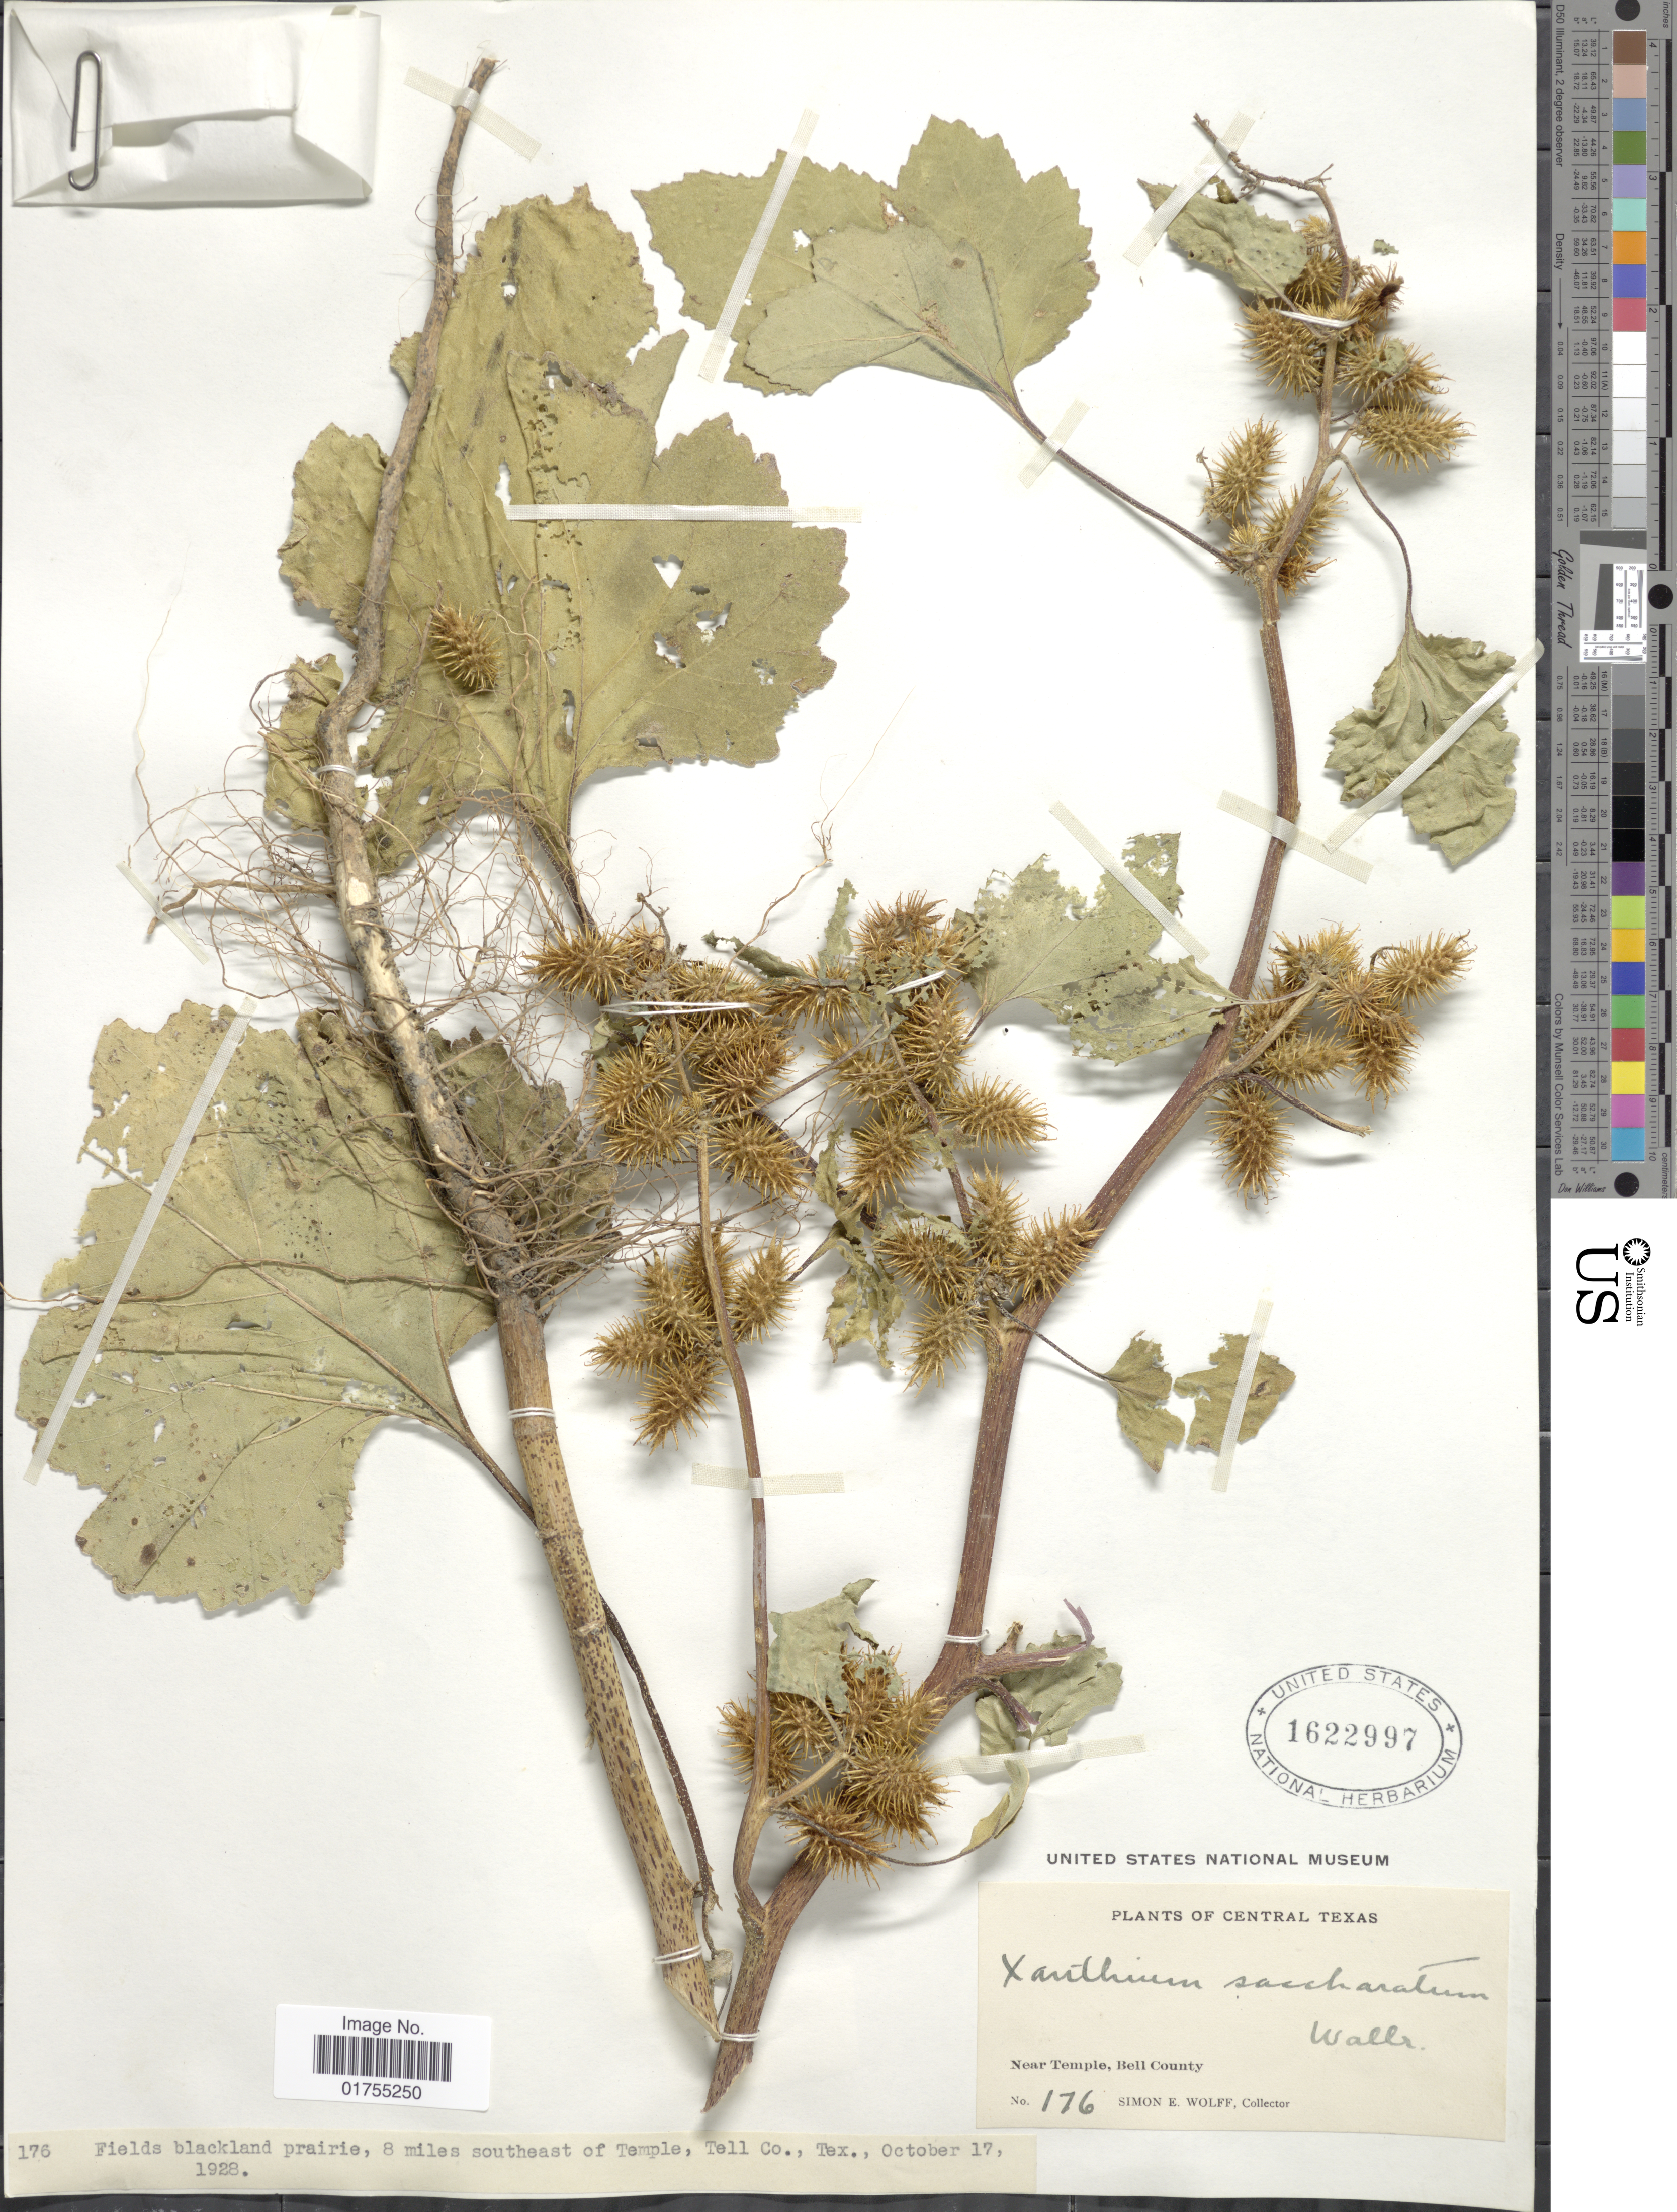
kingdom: Plantae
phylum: Tracheophyta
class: Magnoliopsida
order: Asterales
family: Asteraceae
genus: Xanthium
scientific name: Xanthium strumarium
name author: L.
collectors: S. E. Wolff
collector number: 176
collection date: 1928-10-17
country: United States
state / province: Texas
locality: Central Texas, near Temple, Bell County, Field blackland prairie, 8 miles southeast of Temple, Tell Co., Tex.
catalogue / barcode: US 1622997